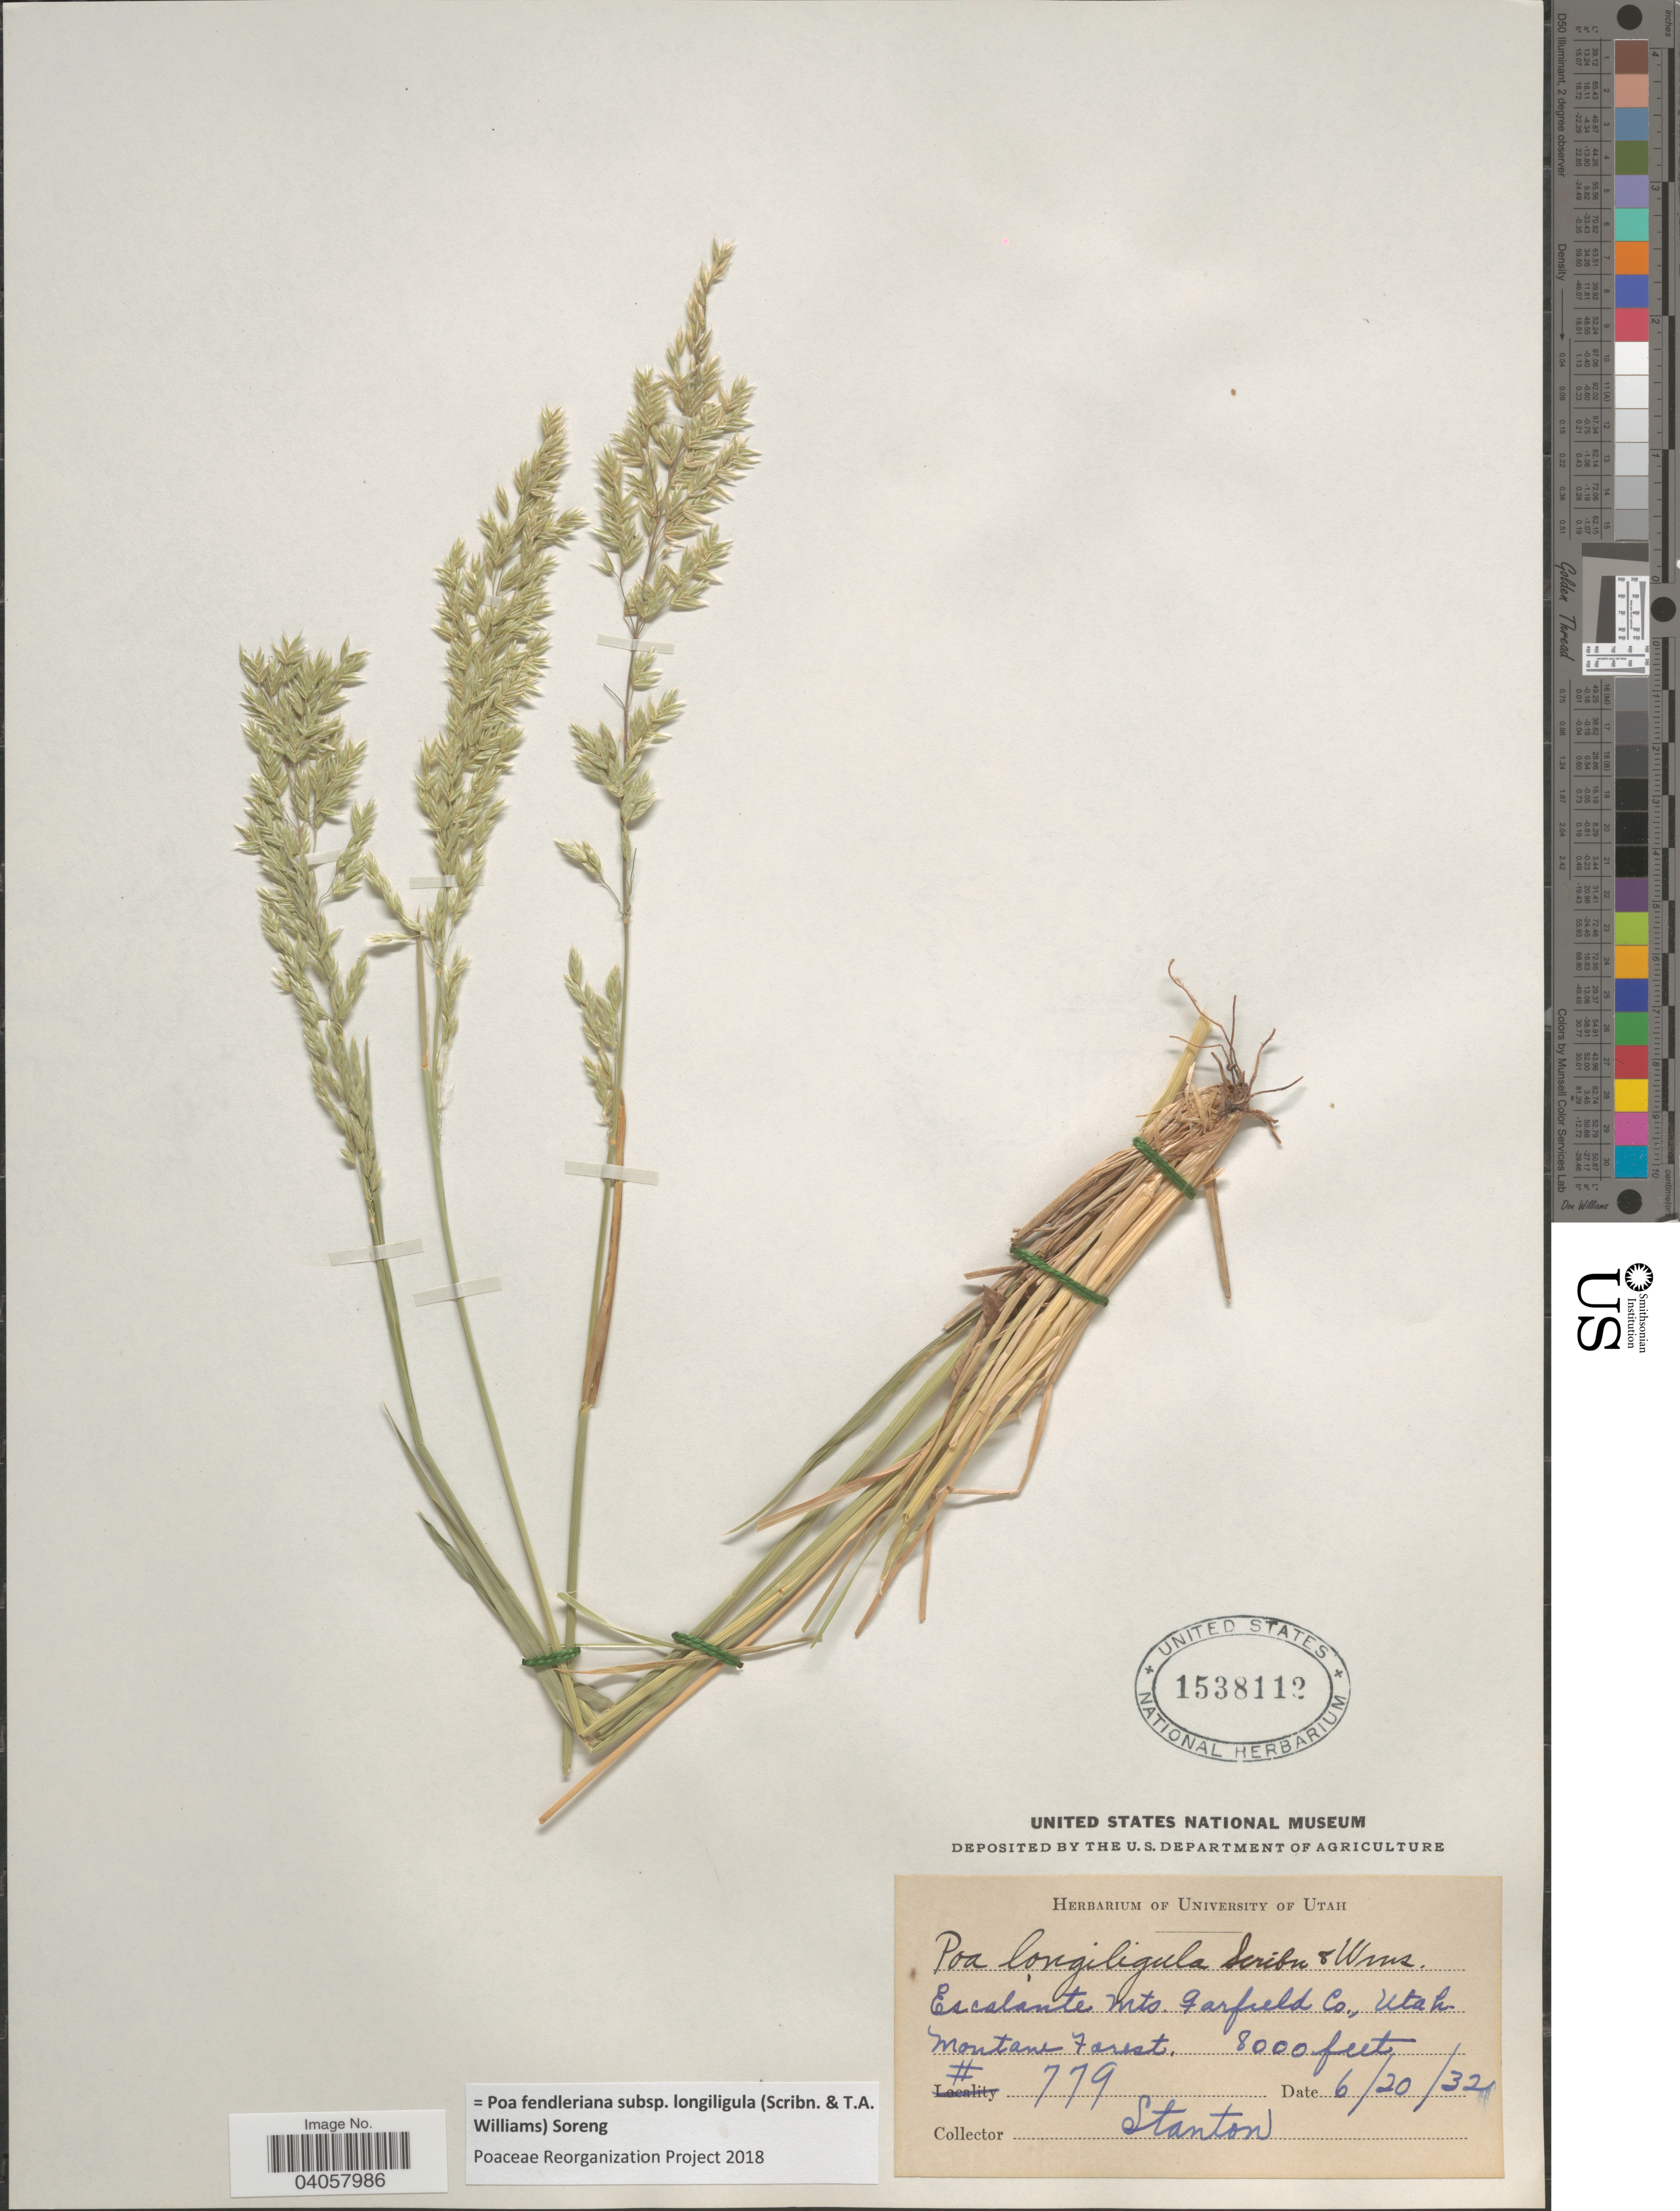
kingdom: Plantae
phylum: Tracheophyta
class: Liliopsida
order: Poales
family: Poaceae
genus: Poa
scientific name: Poa fendleriana subsp. longiligula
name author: (Scribn. & T.A. Williams) Soreng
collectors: E. M. Stanton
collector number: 779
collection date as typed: Transcribed d/m/y: 20/6/32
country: United States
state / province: Utah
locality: Escalante Mts. Garfield Co. Montane Forest.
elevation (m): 2438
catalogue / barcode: US 1538112